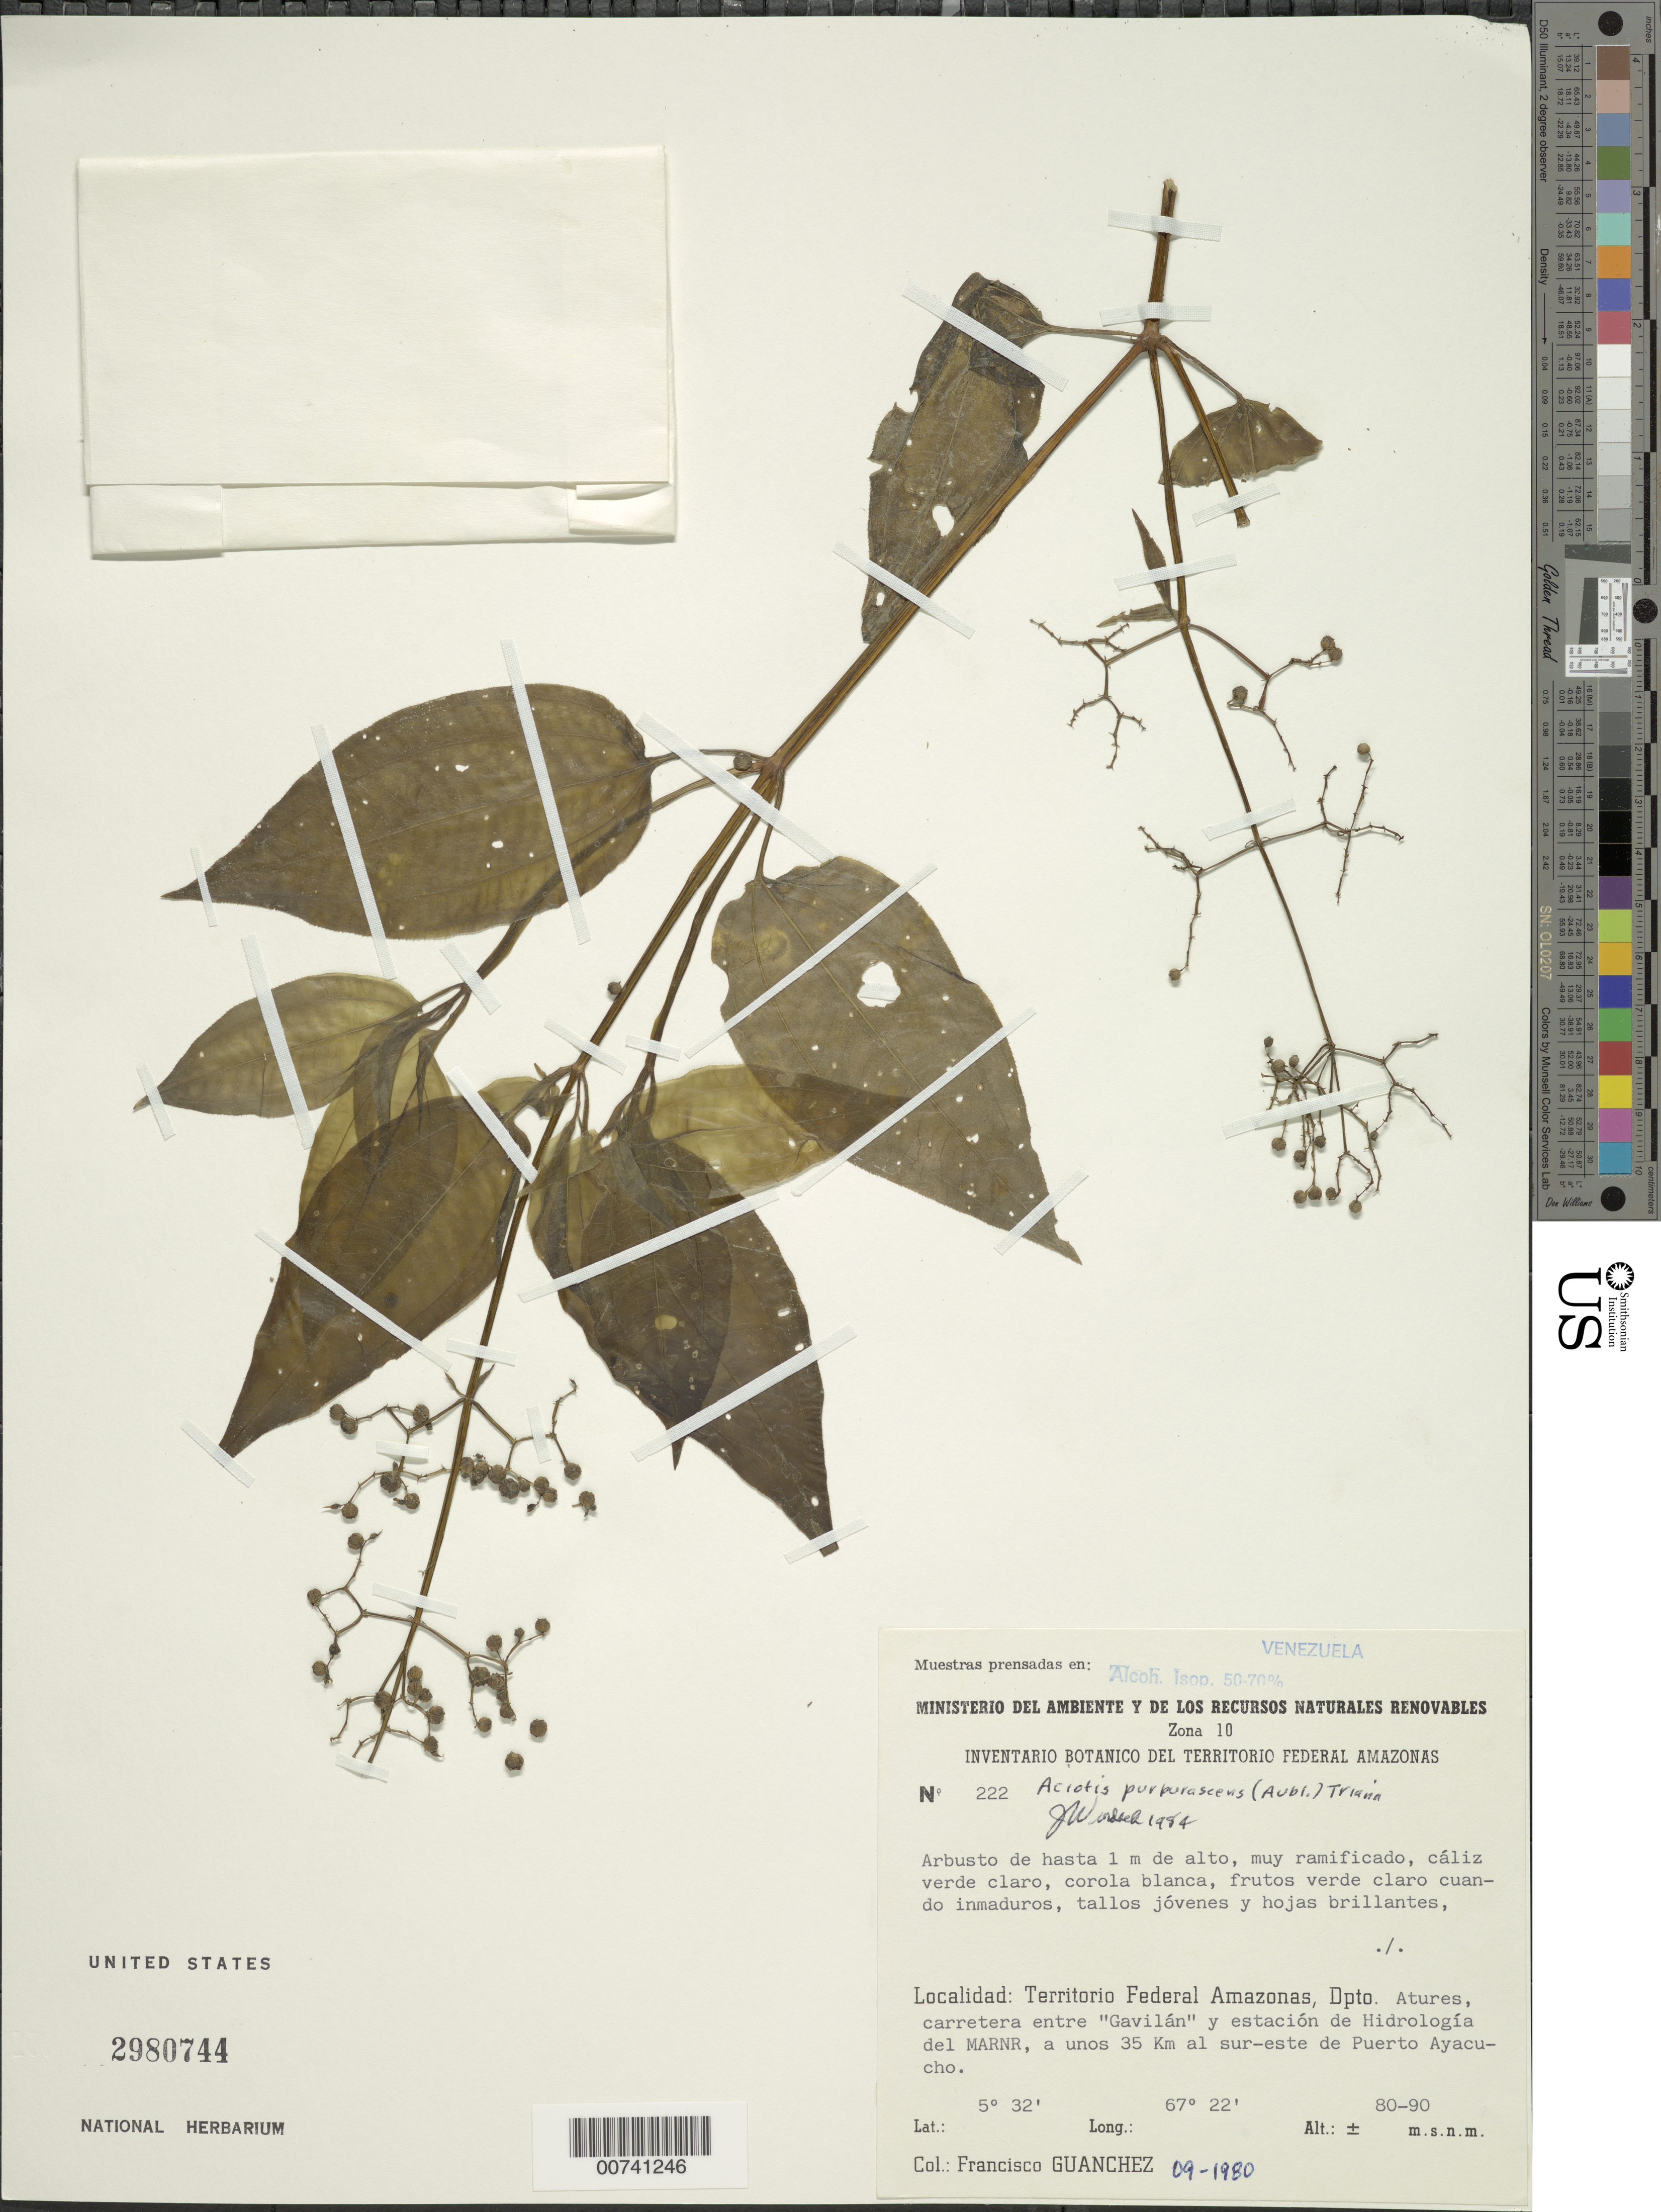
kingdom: Plantae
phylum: Tracheophyta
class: Magnoliopsida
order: Myrtales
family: Melastomataceae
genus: Aciotis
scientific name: Aciotis purpurascens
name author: (Aubl.) Triana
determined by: Freire-Fierro, A.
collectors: F. Guánchez M.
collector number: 222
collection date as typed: Sep-80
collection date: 1980-09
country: Venezuela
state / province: Amazonas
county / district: Atures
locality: "Gavilan y estacion de hidrologia del MARNR", carretera, a unos 35 km al sur-este de Puerto Ayacucho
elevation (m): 80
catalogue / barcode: US 2980744